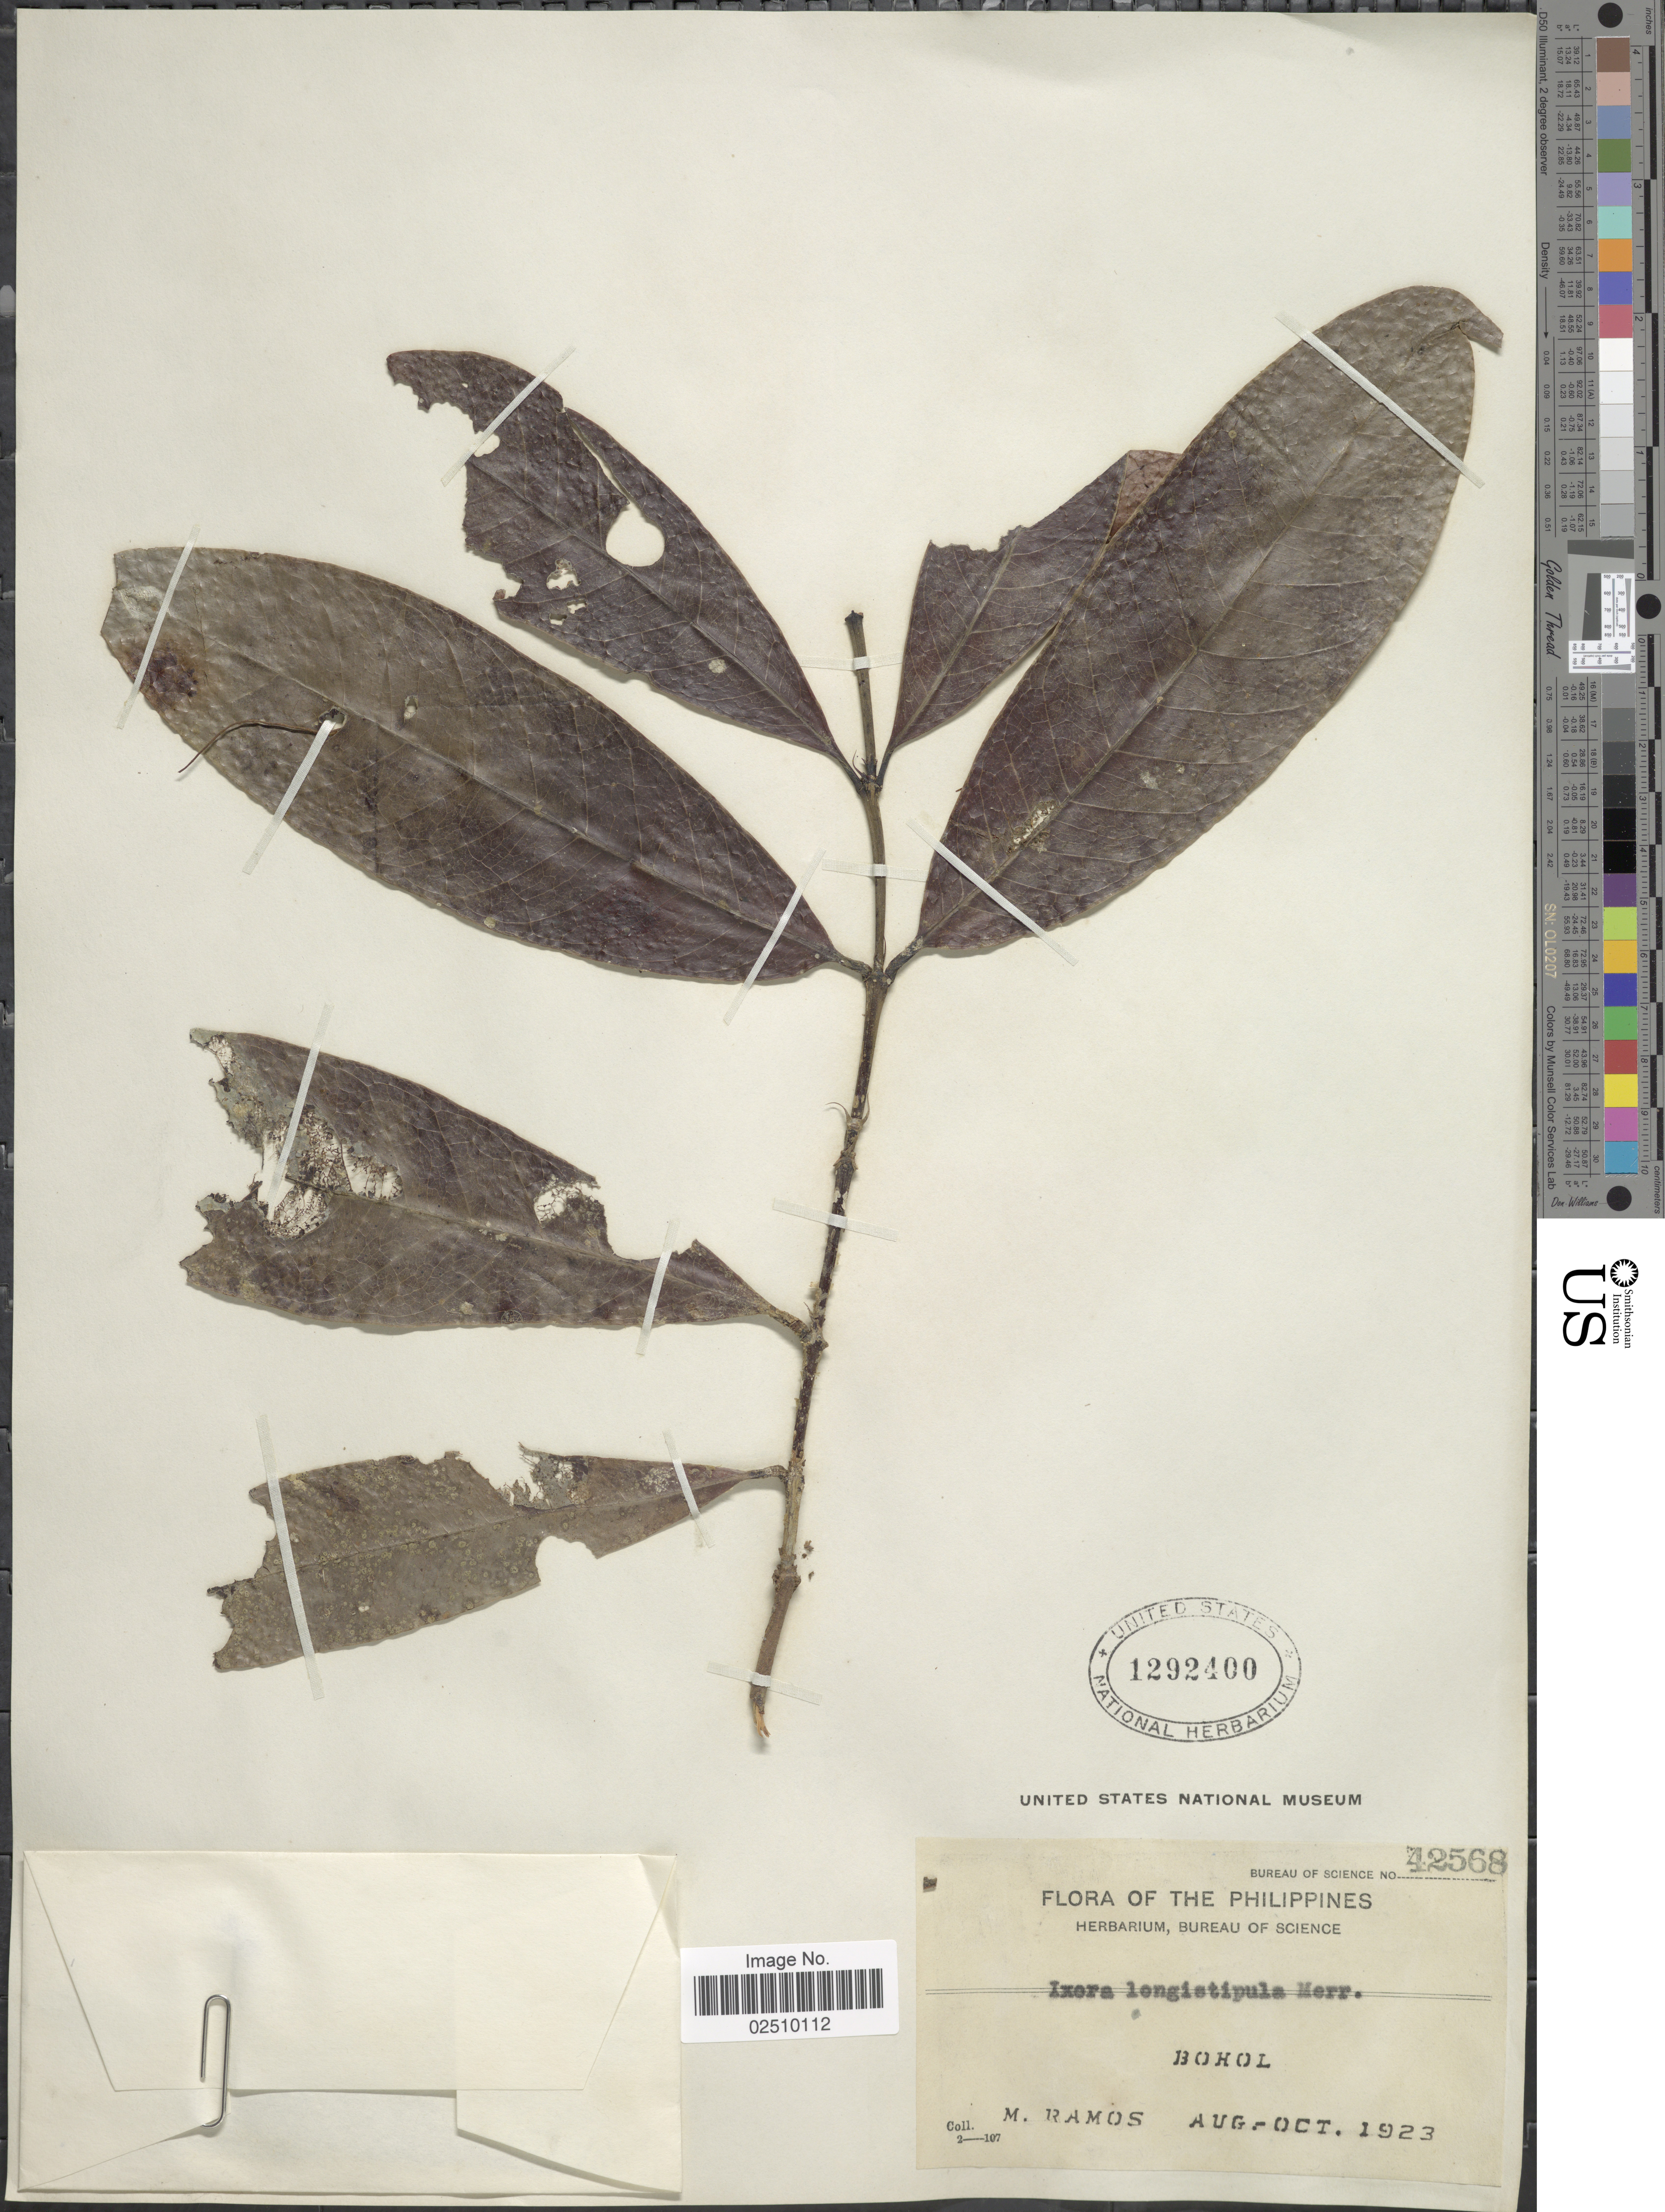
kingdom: Plantae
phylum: Tracheophyta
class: Magnoliopsida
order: Gentianales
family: Rubiaceae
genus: Ixora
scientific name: Ixora longistipula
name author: Merr.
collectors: M. Ramos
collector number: Bureau of Science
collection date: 1923-08/1923-10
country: Philippines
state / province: Central Visayas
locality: Bohol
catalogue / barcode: US 1292400